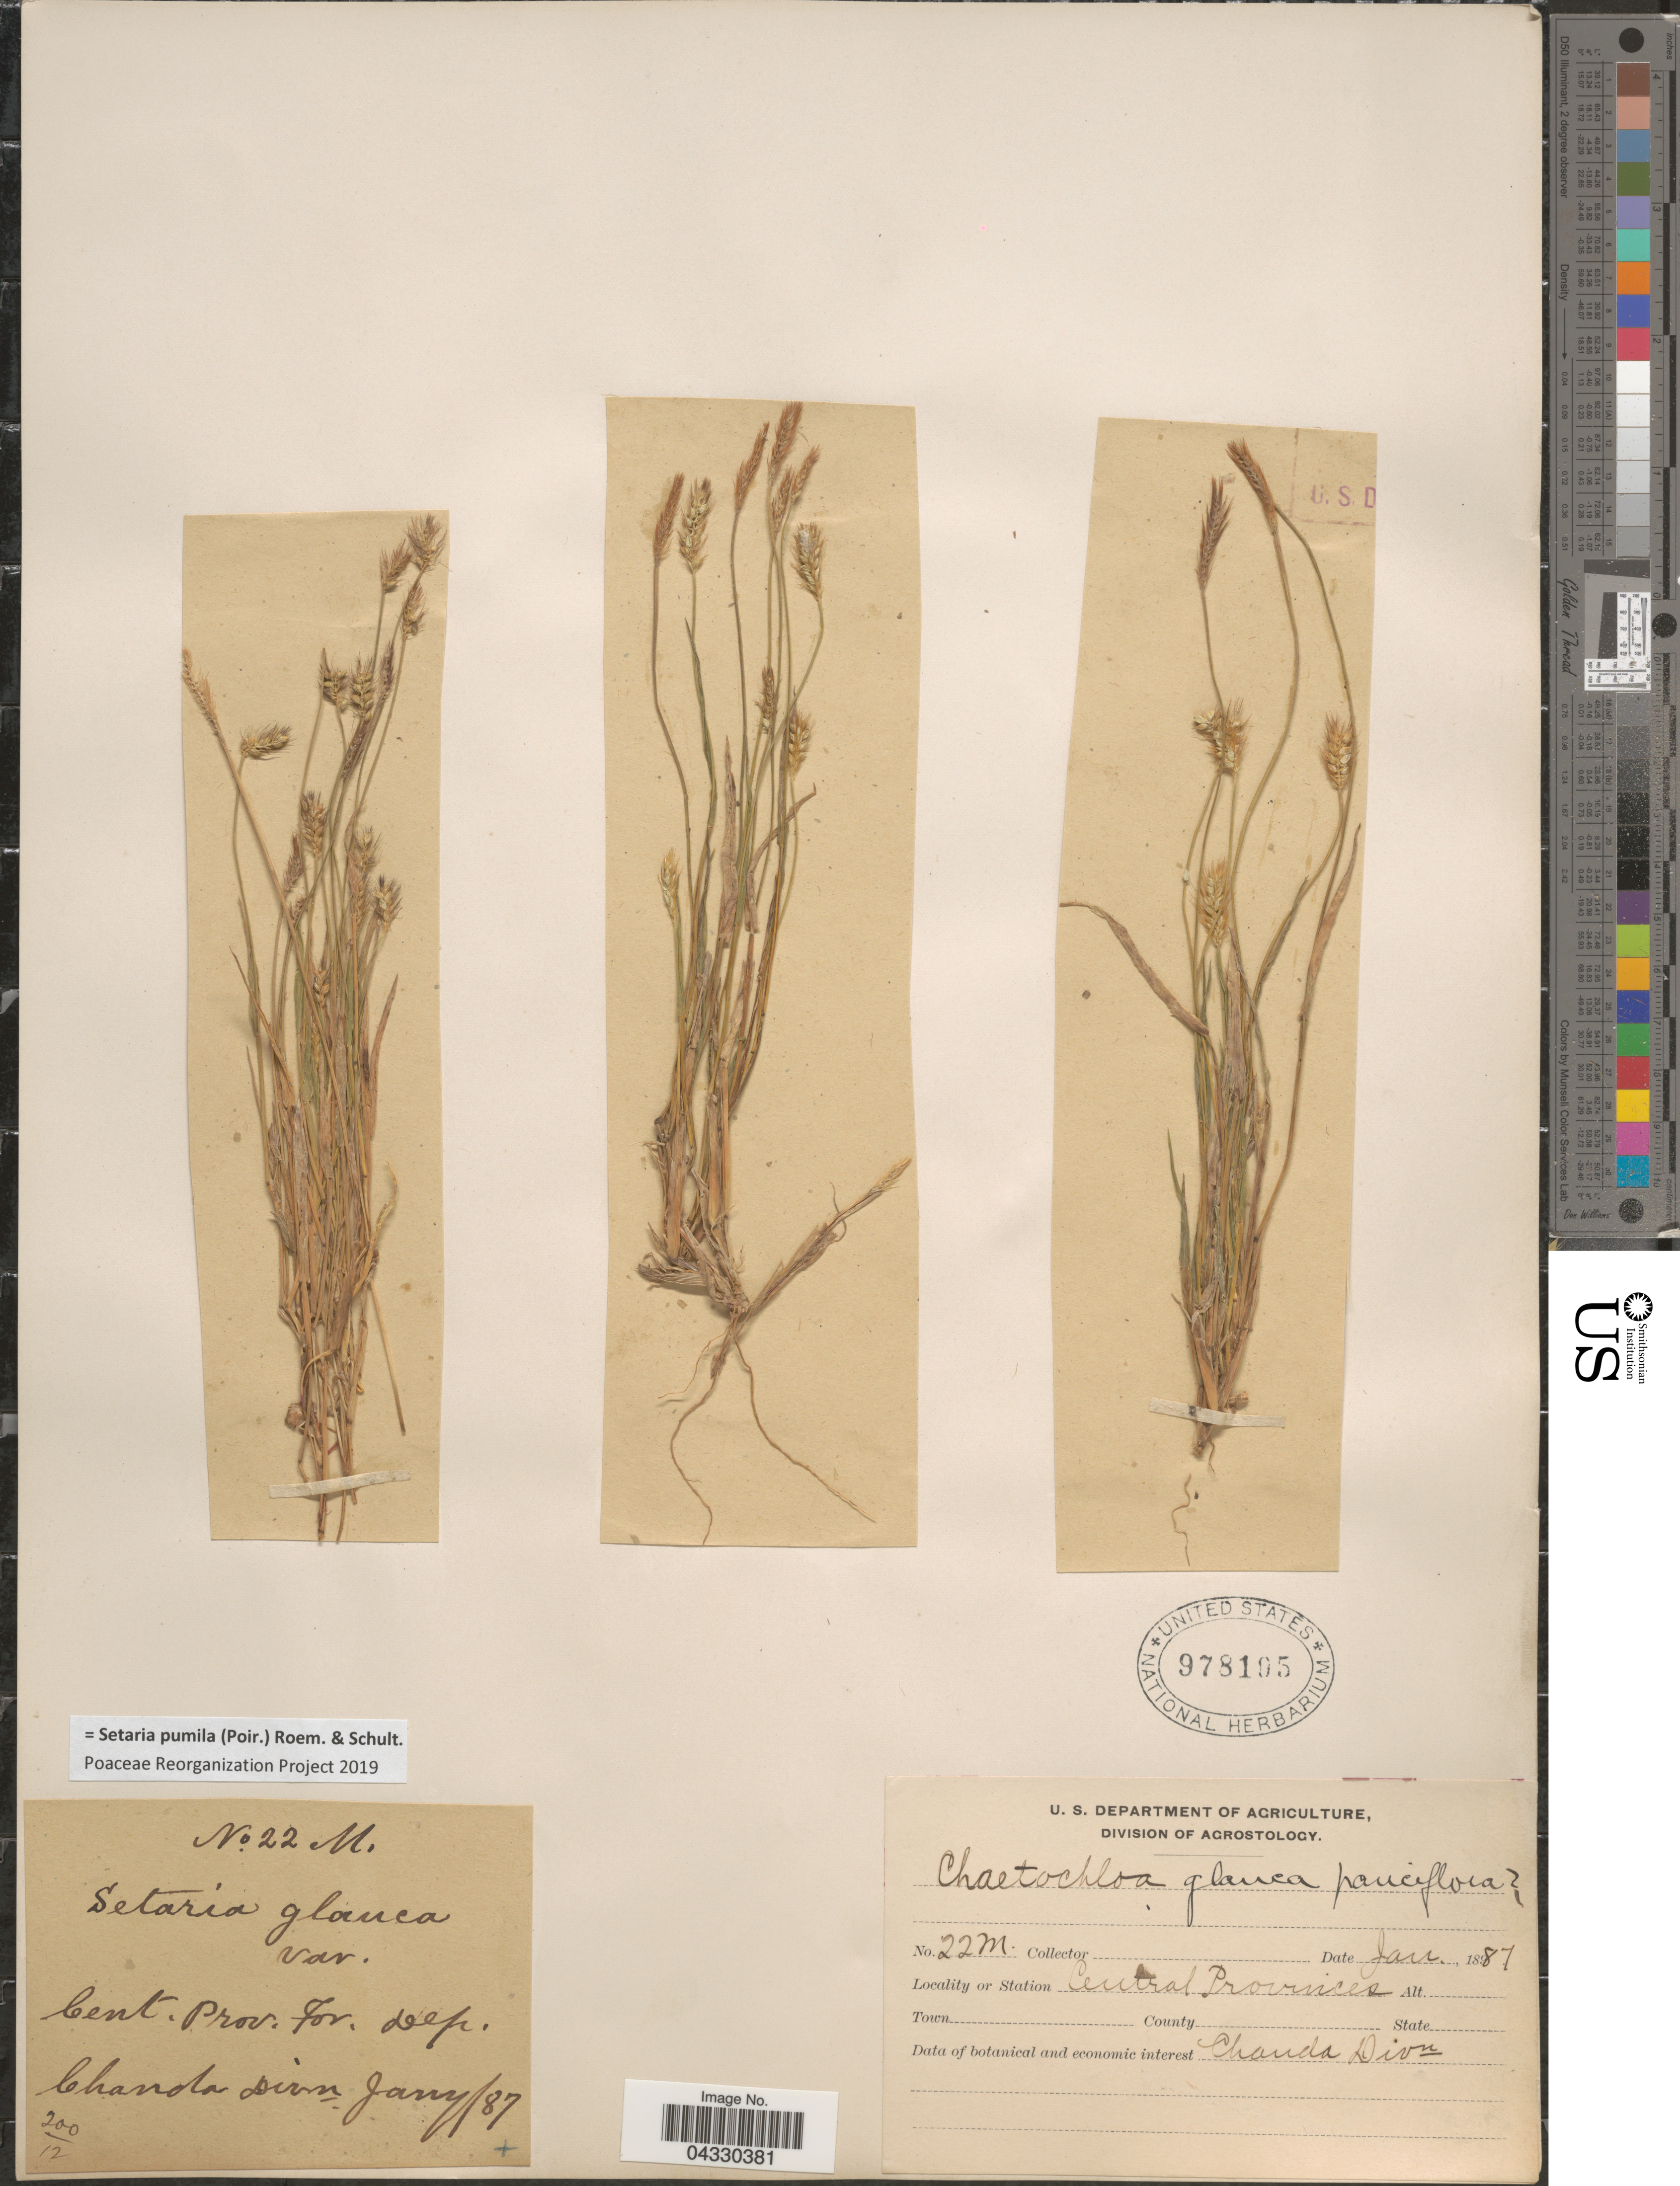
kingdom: Plantae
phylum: Tracheophyta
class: Liliopsida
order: Poales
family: Poaceae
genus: Setaria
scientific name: Setaria pumila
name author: (Poir.) Roem. & Schult.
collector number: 22m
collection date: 1887-01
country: India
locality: Central Provinces. Chanda Divn.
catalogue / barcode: US 978195